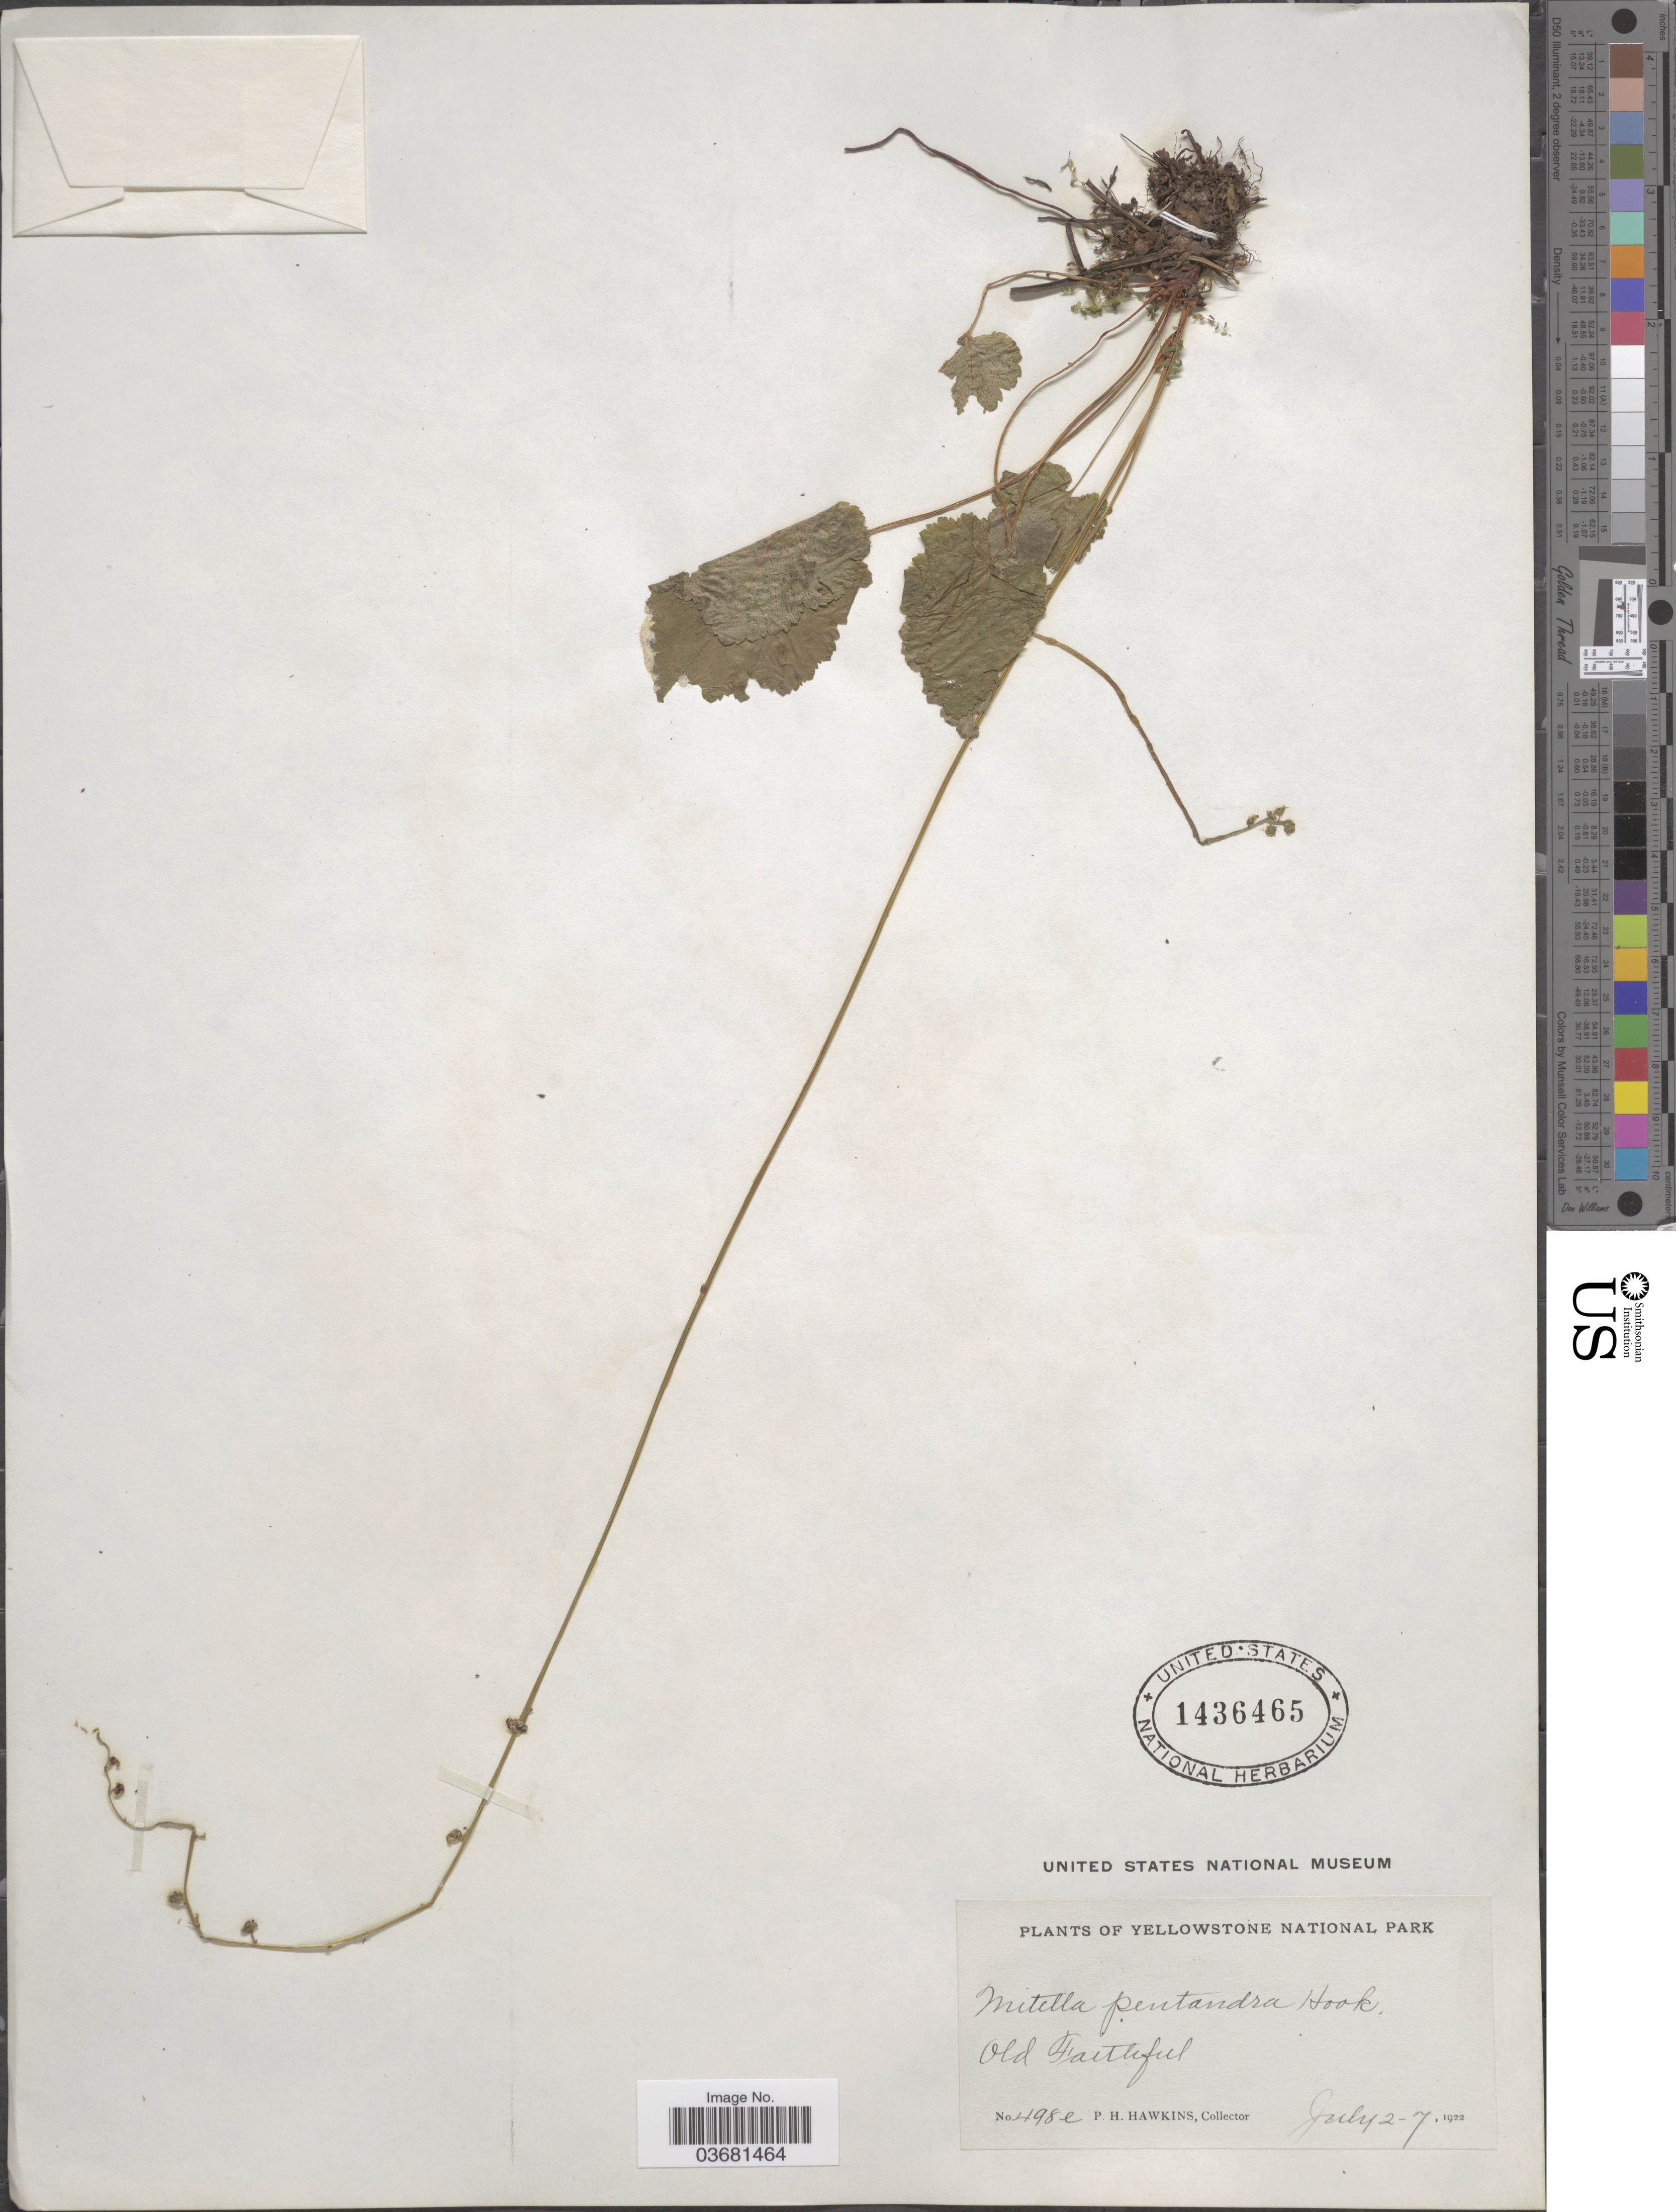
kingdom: Plantae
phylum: Tracheophyta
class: Magnoliopsida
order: Saxifragales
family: Saxifragaceae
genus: Mitella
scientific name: Mitella pentandra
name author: Hook.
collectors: P. Hawkins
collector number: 498e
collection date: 1922-07-02/1922-07-07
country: United States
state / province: Wyoming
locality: Yellowstone National Park. Old Faithful.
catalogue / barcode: US 1436465